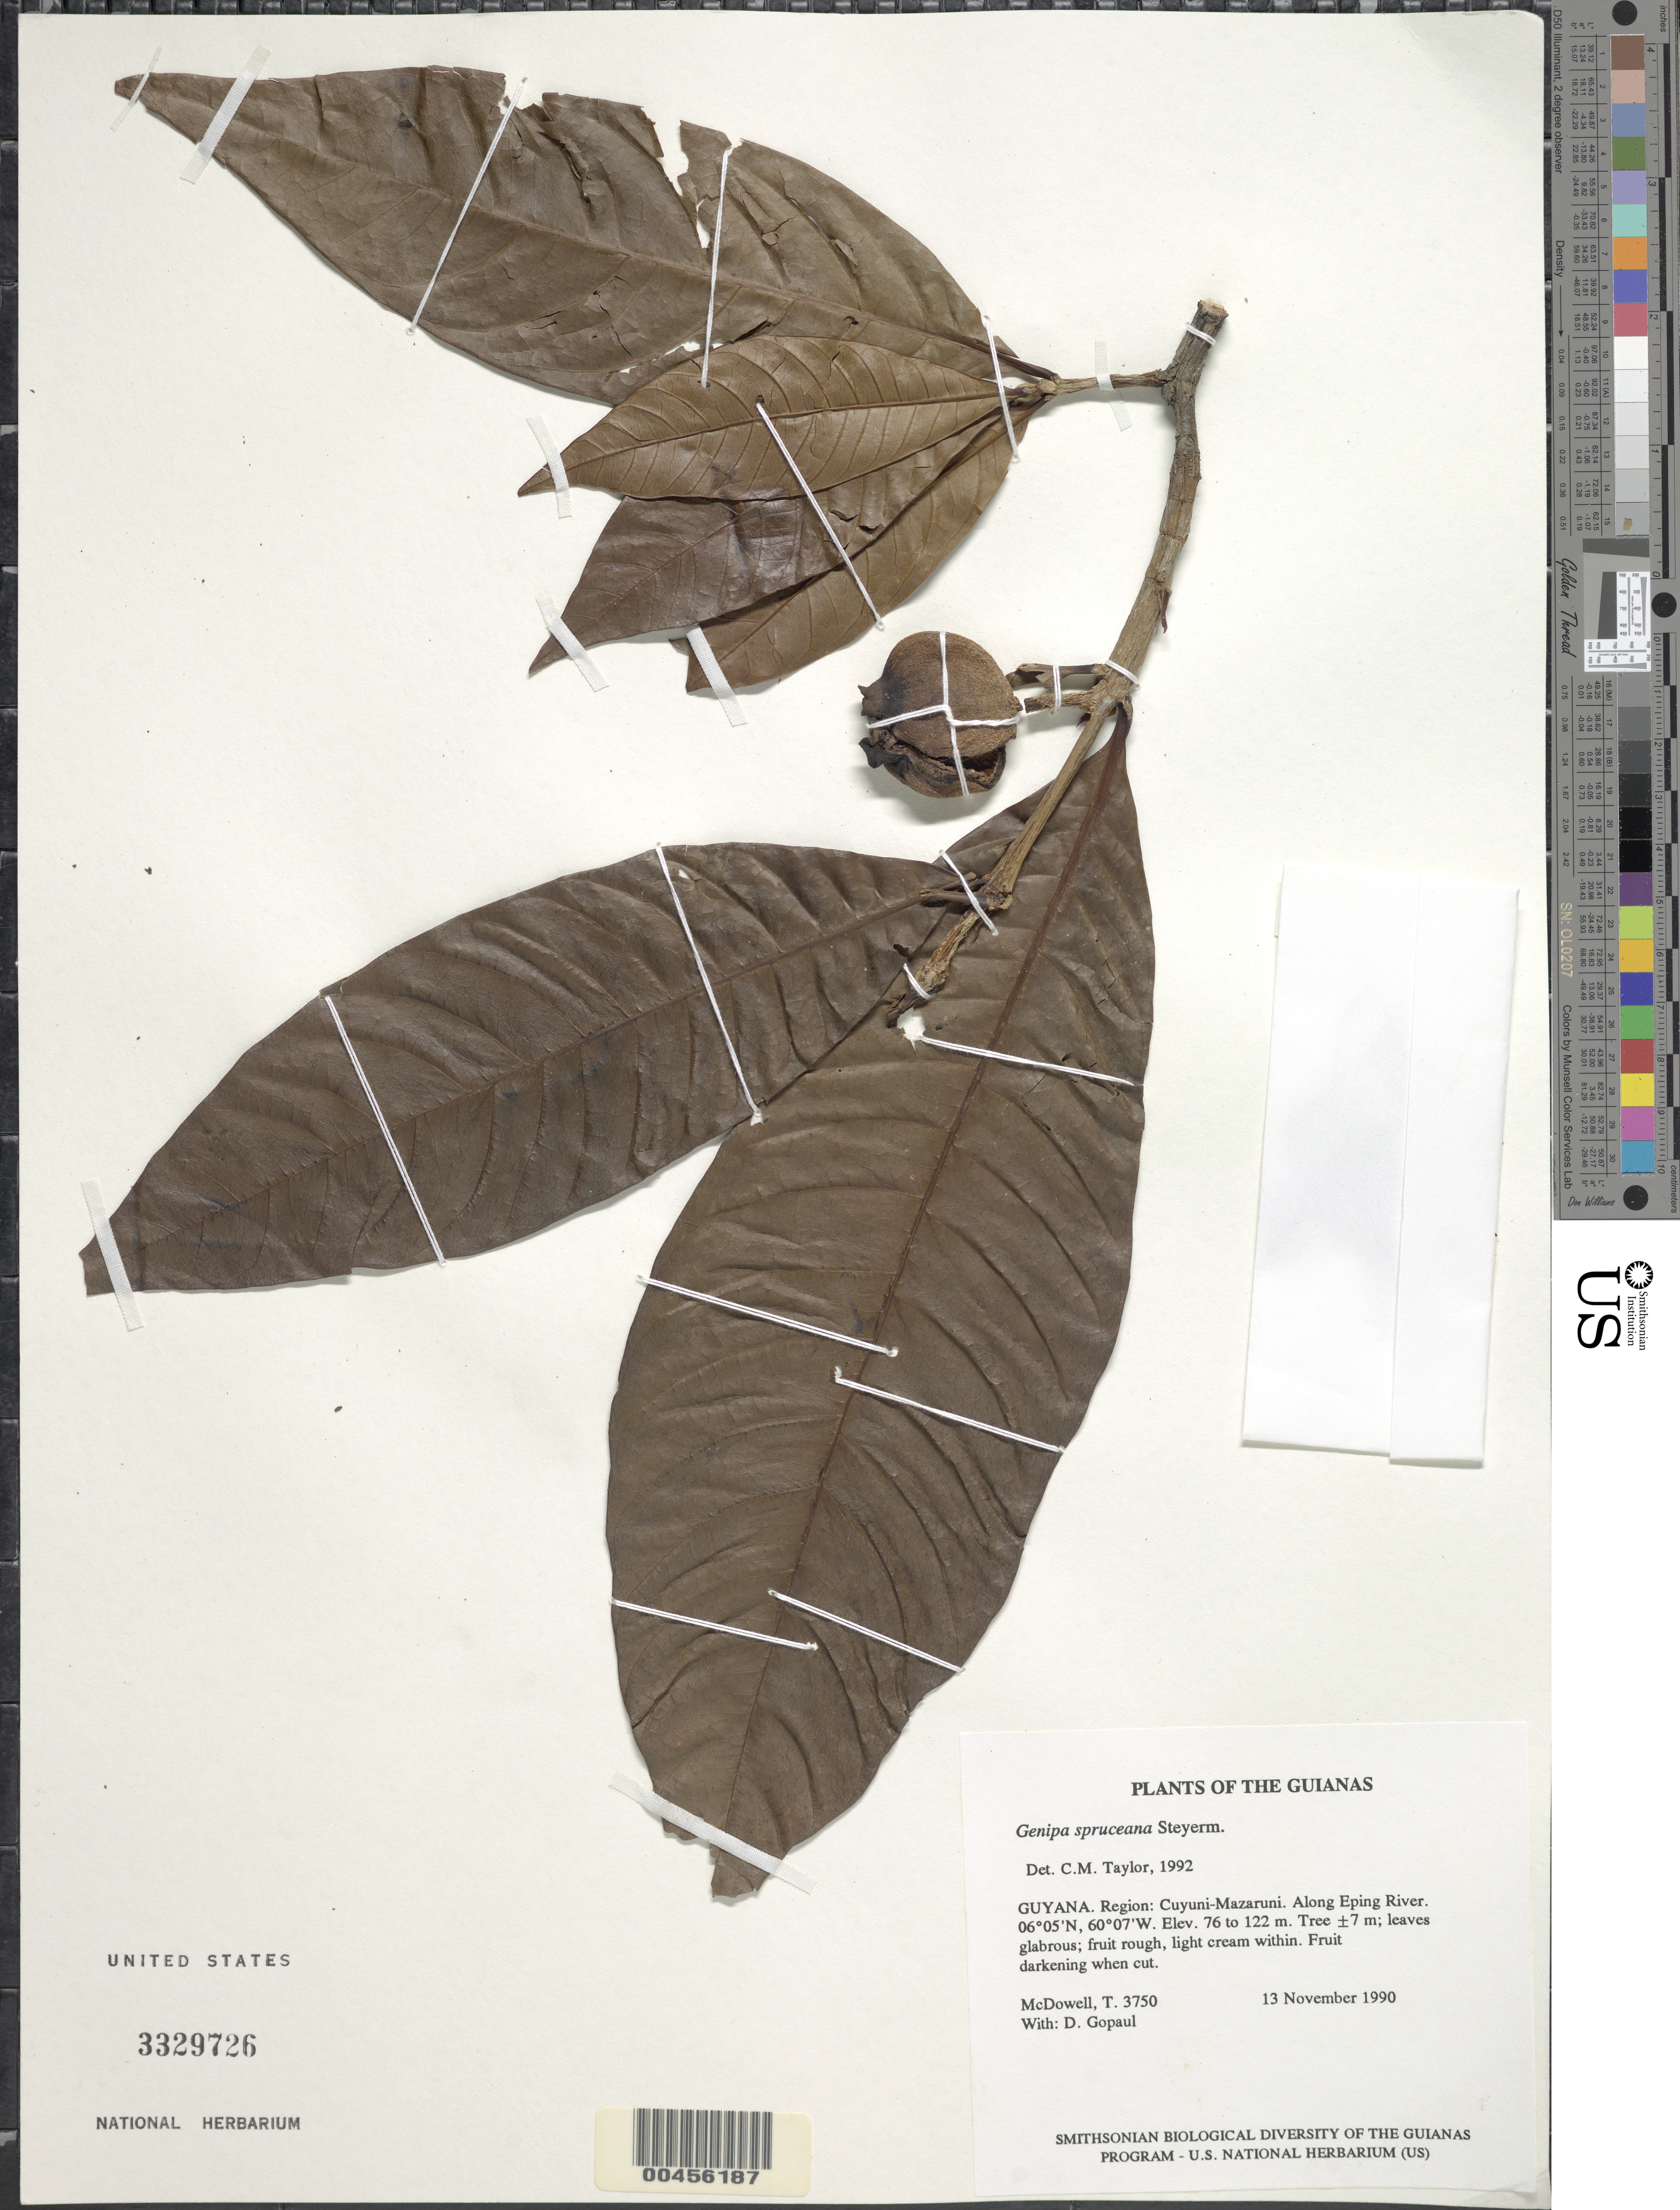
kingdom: Plantae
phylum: Tracheophyta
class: Magnoliopsida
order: Gentianales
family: Rubiaceae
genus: Genipa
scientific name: Genipa spruceana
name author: Steyerm.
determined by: Taylor, Charlotte M.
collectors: T. McDowell & D. Gopaul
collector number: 3750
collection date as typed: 13 November 1990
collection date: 1990-11-13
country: Guyana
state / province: Cuyuni-Mazaruni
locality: At edge of clearing, Golden Star Resources camp, Eping River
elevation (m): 76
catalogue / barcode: US 3329726